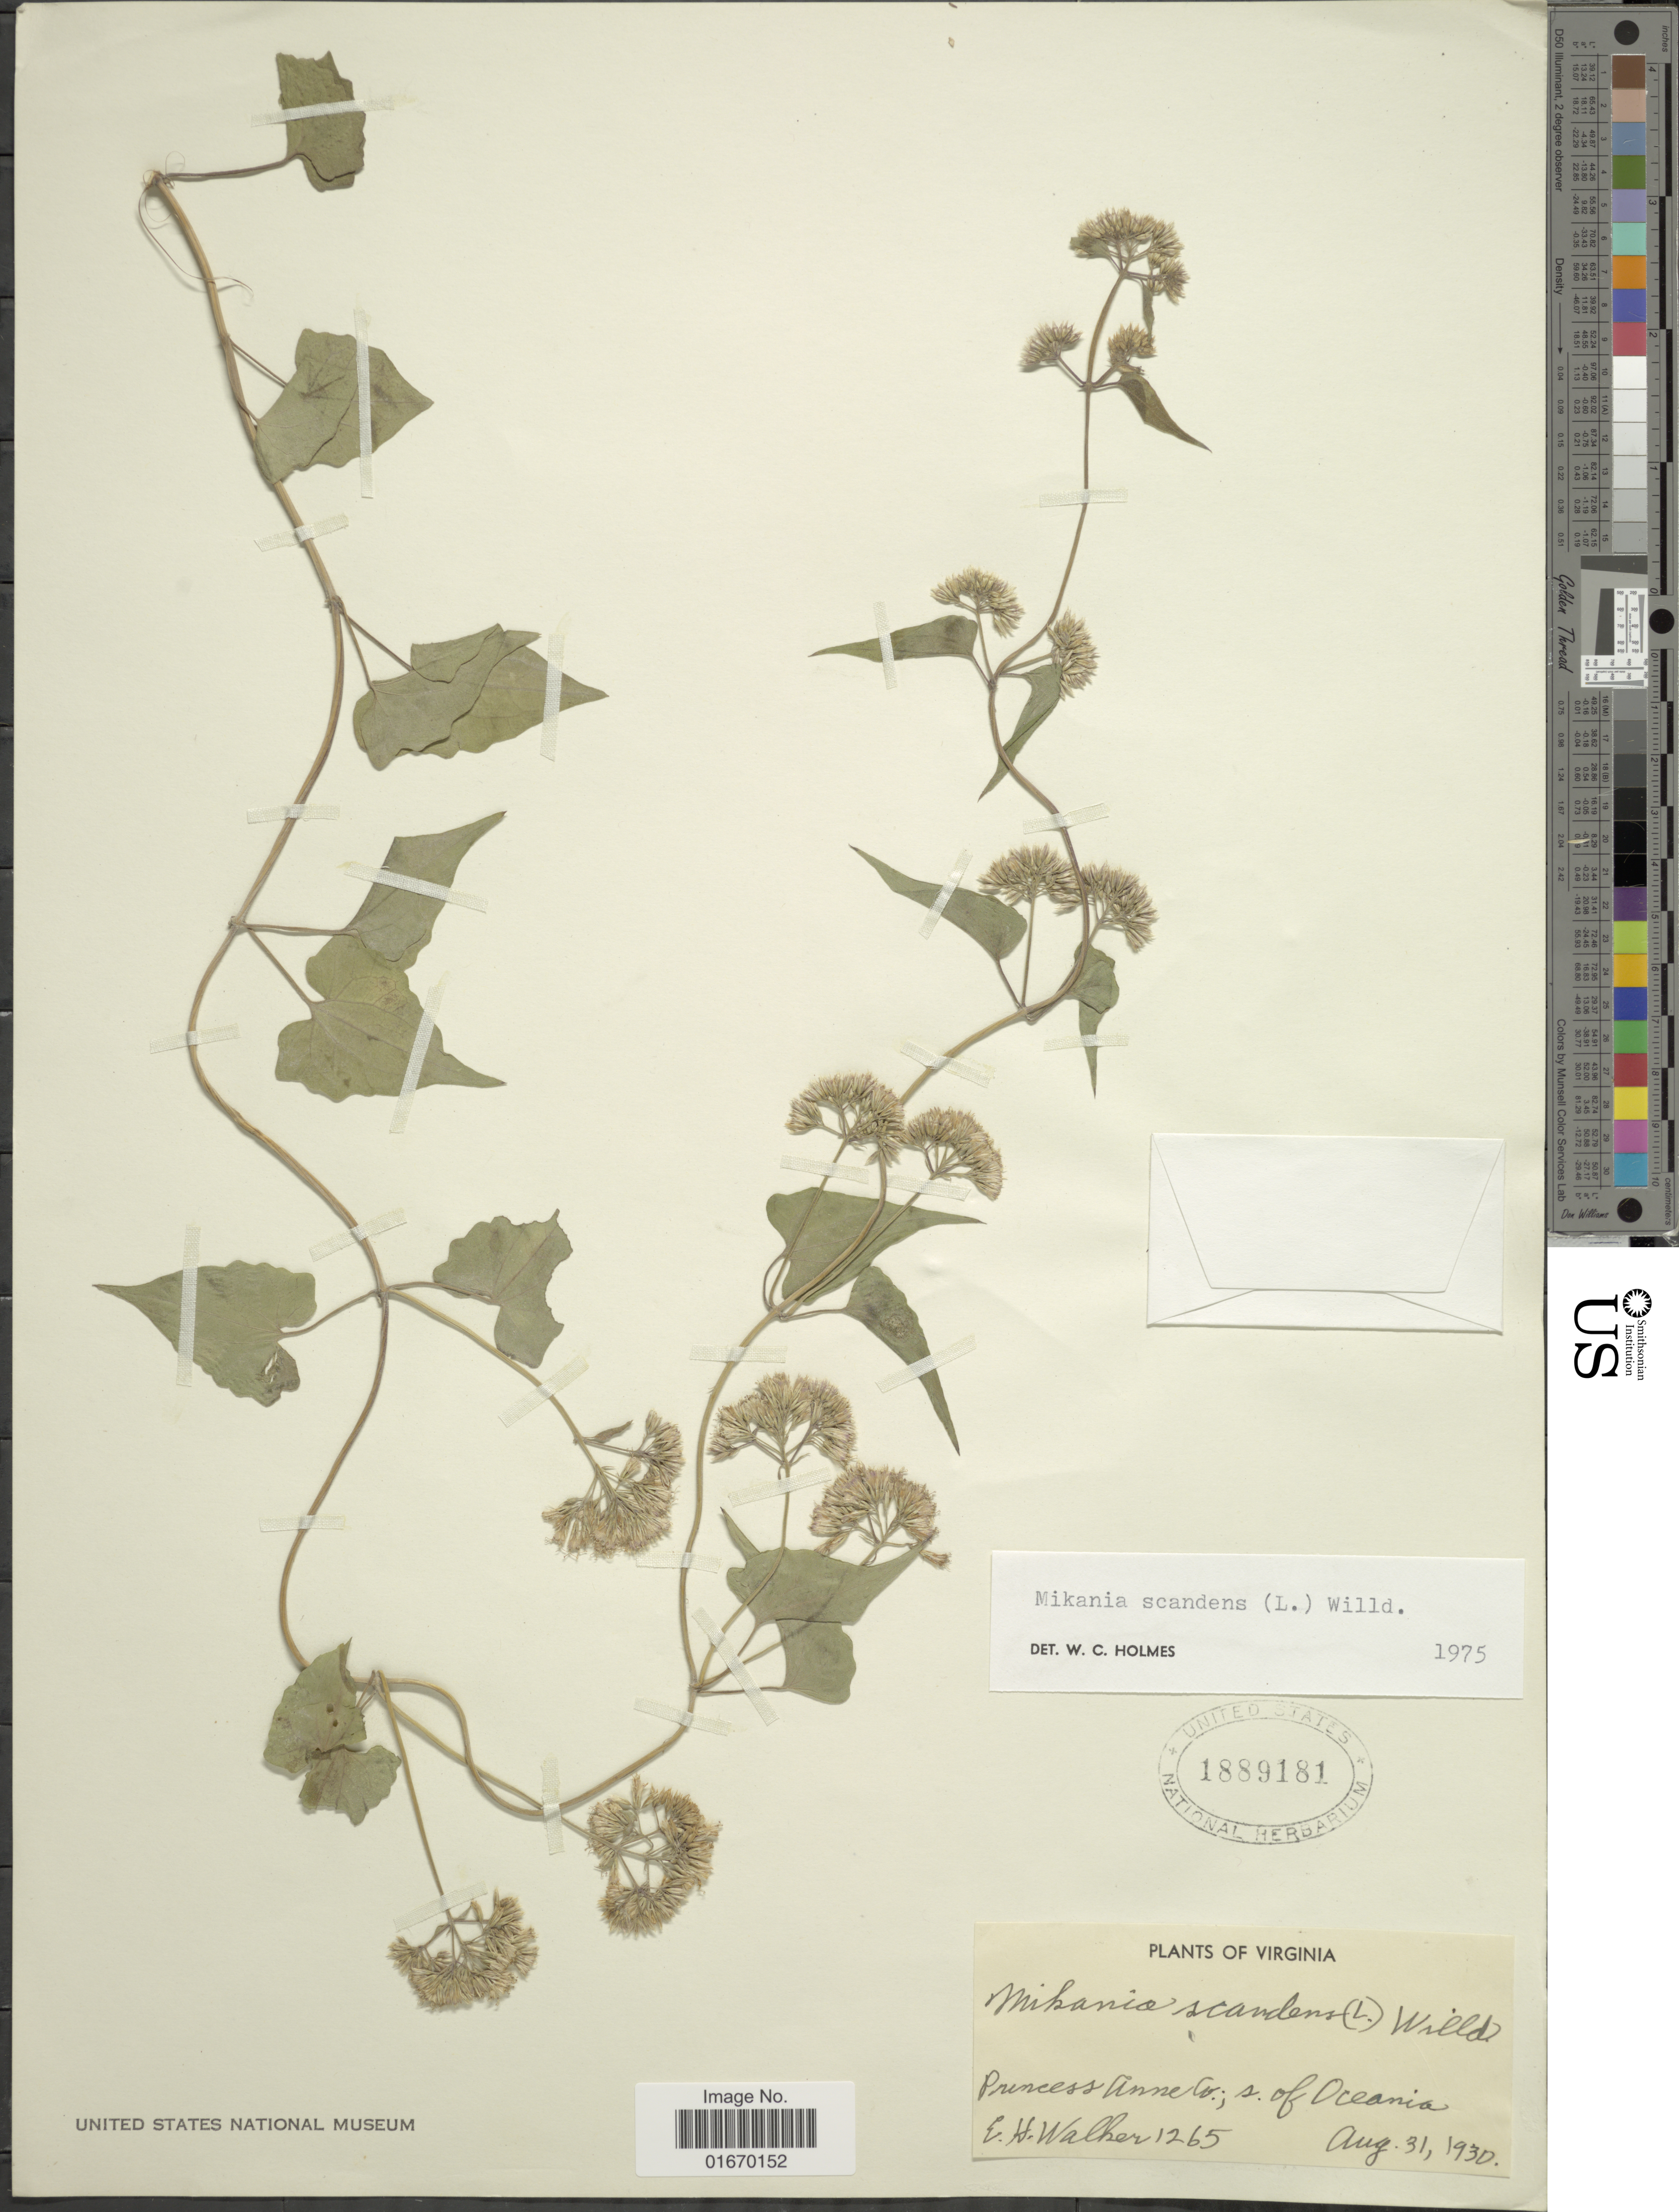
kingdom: Plantae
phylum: Tracheophyta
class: Magnoliopsida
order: Asterales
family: Asteraceae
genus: Mikania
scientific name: Mikania scandens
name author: (L.) Willd.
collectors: E. H. Walker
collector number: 1265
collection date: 1930-08-31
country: United States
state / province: Virginia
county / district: City of Virginia Beach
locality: Princess Anne (=historic county name)Co., s. of Oceania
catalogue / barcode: US 1889181